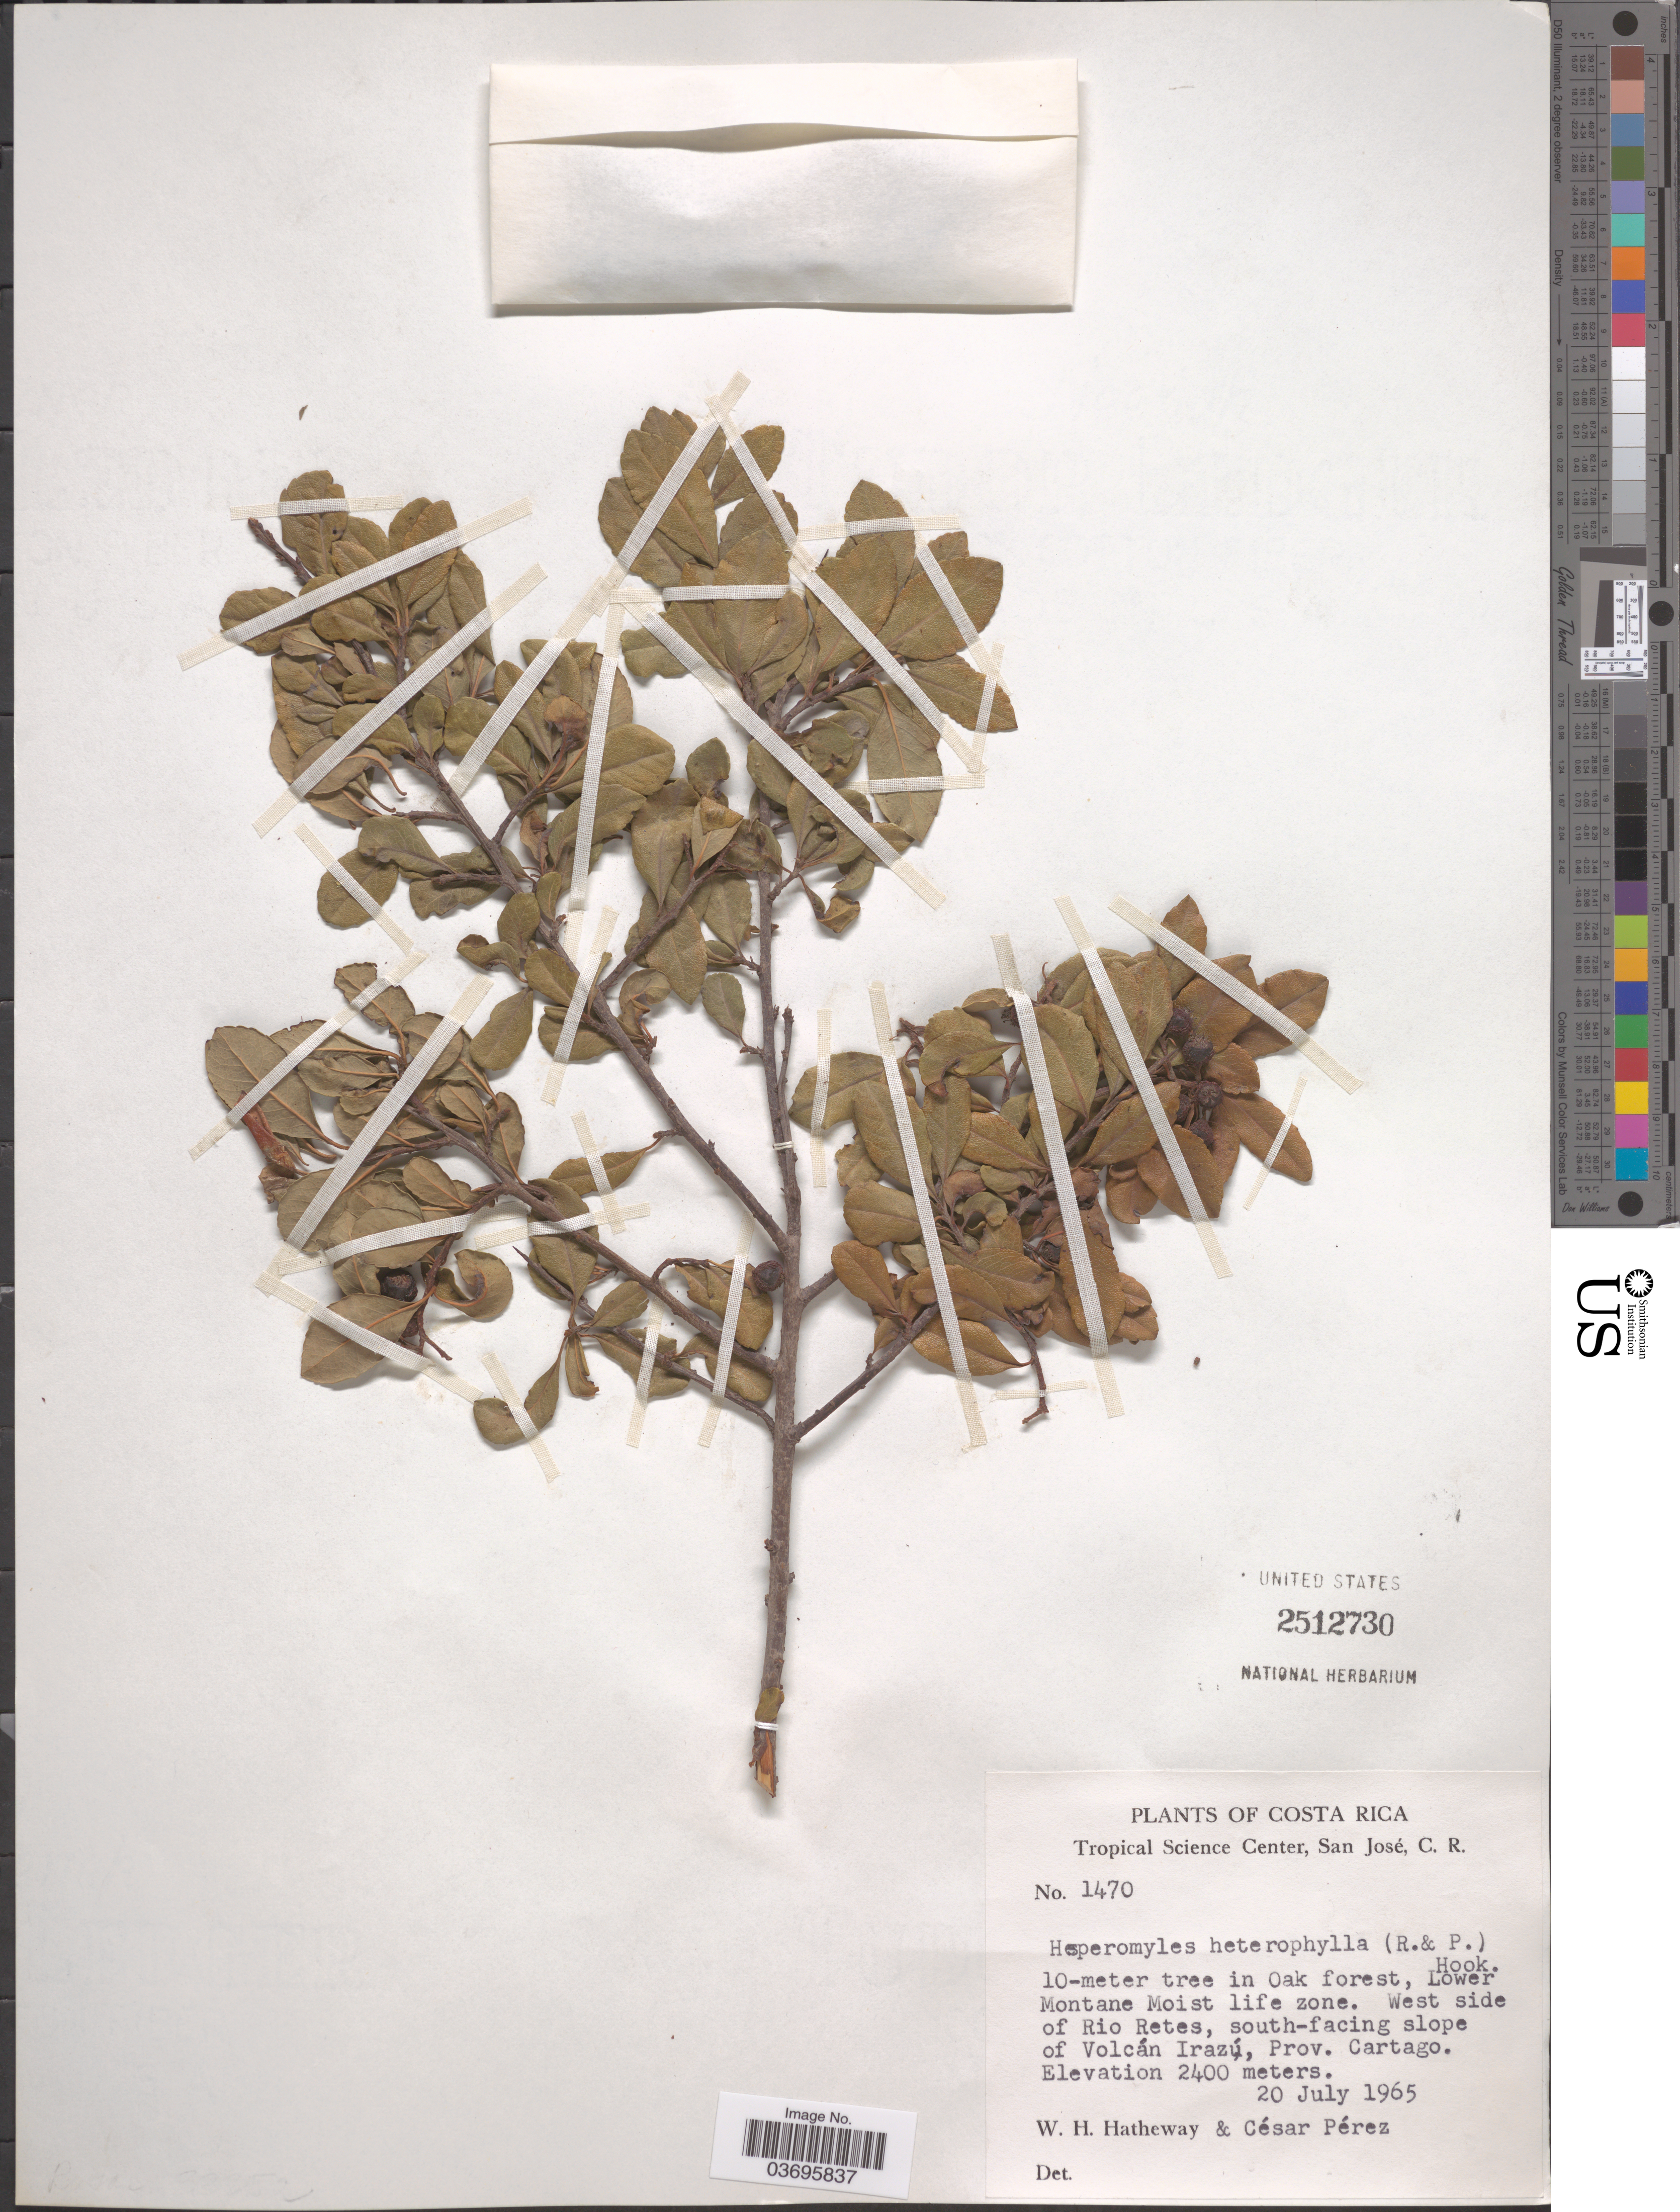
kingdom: Plantae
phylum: Tracheophyta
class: Magnoliopsida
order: Rosales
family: Rosaceae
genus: Hesperomeles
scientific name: Hesperomeles heterophylla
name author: (Ruiz & Pav.) Hook.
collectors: W. H. Hatheway & C. Perez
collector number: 1470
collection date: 1965-07-20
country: Costa Rica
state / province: Cartago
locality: Lower Montane Moist life zone. West side of Rio Retes, south-facing slope of Volcán Irazú.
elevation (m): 2400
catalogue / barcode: US 2512730